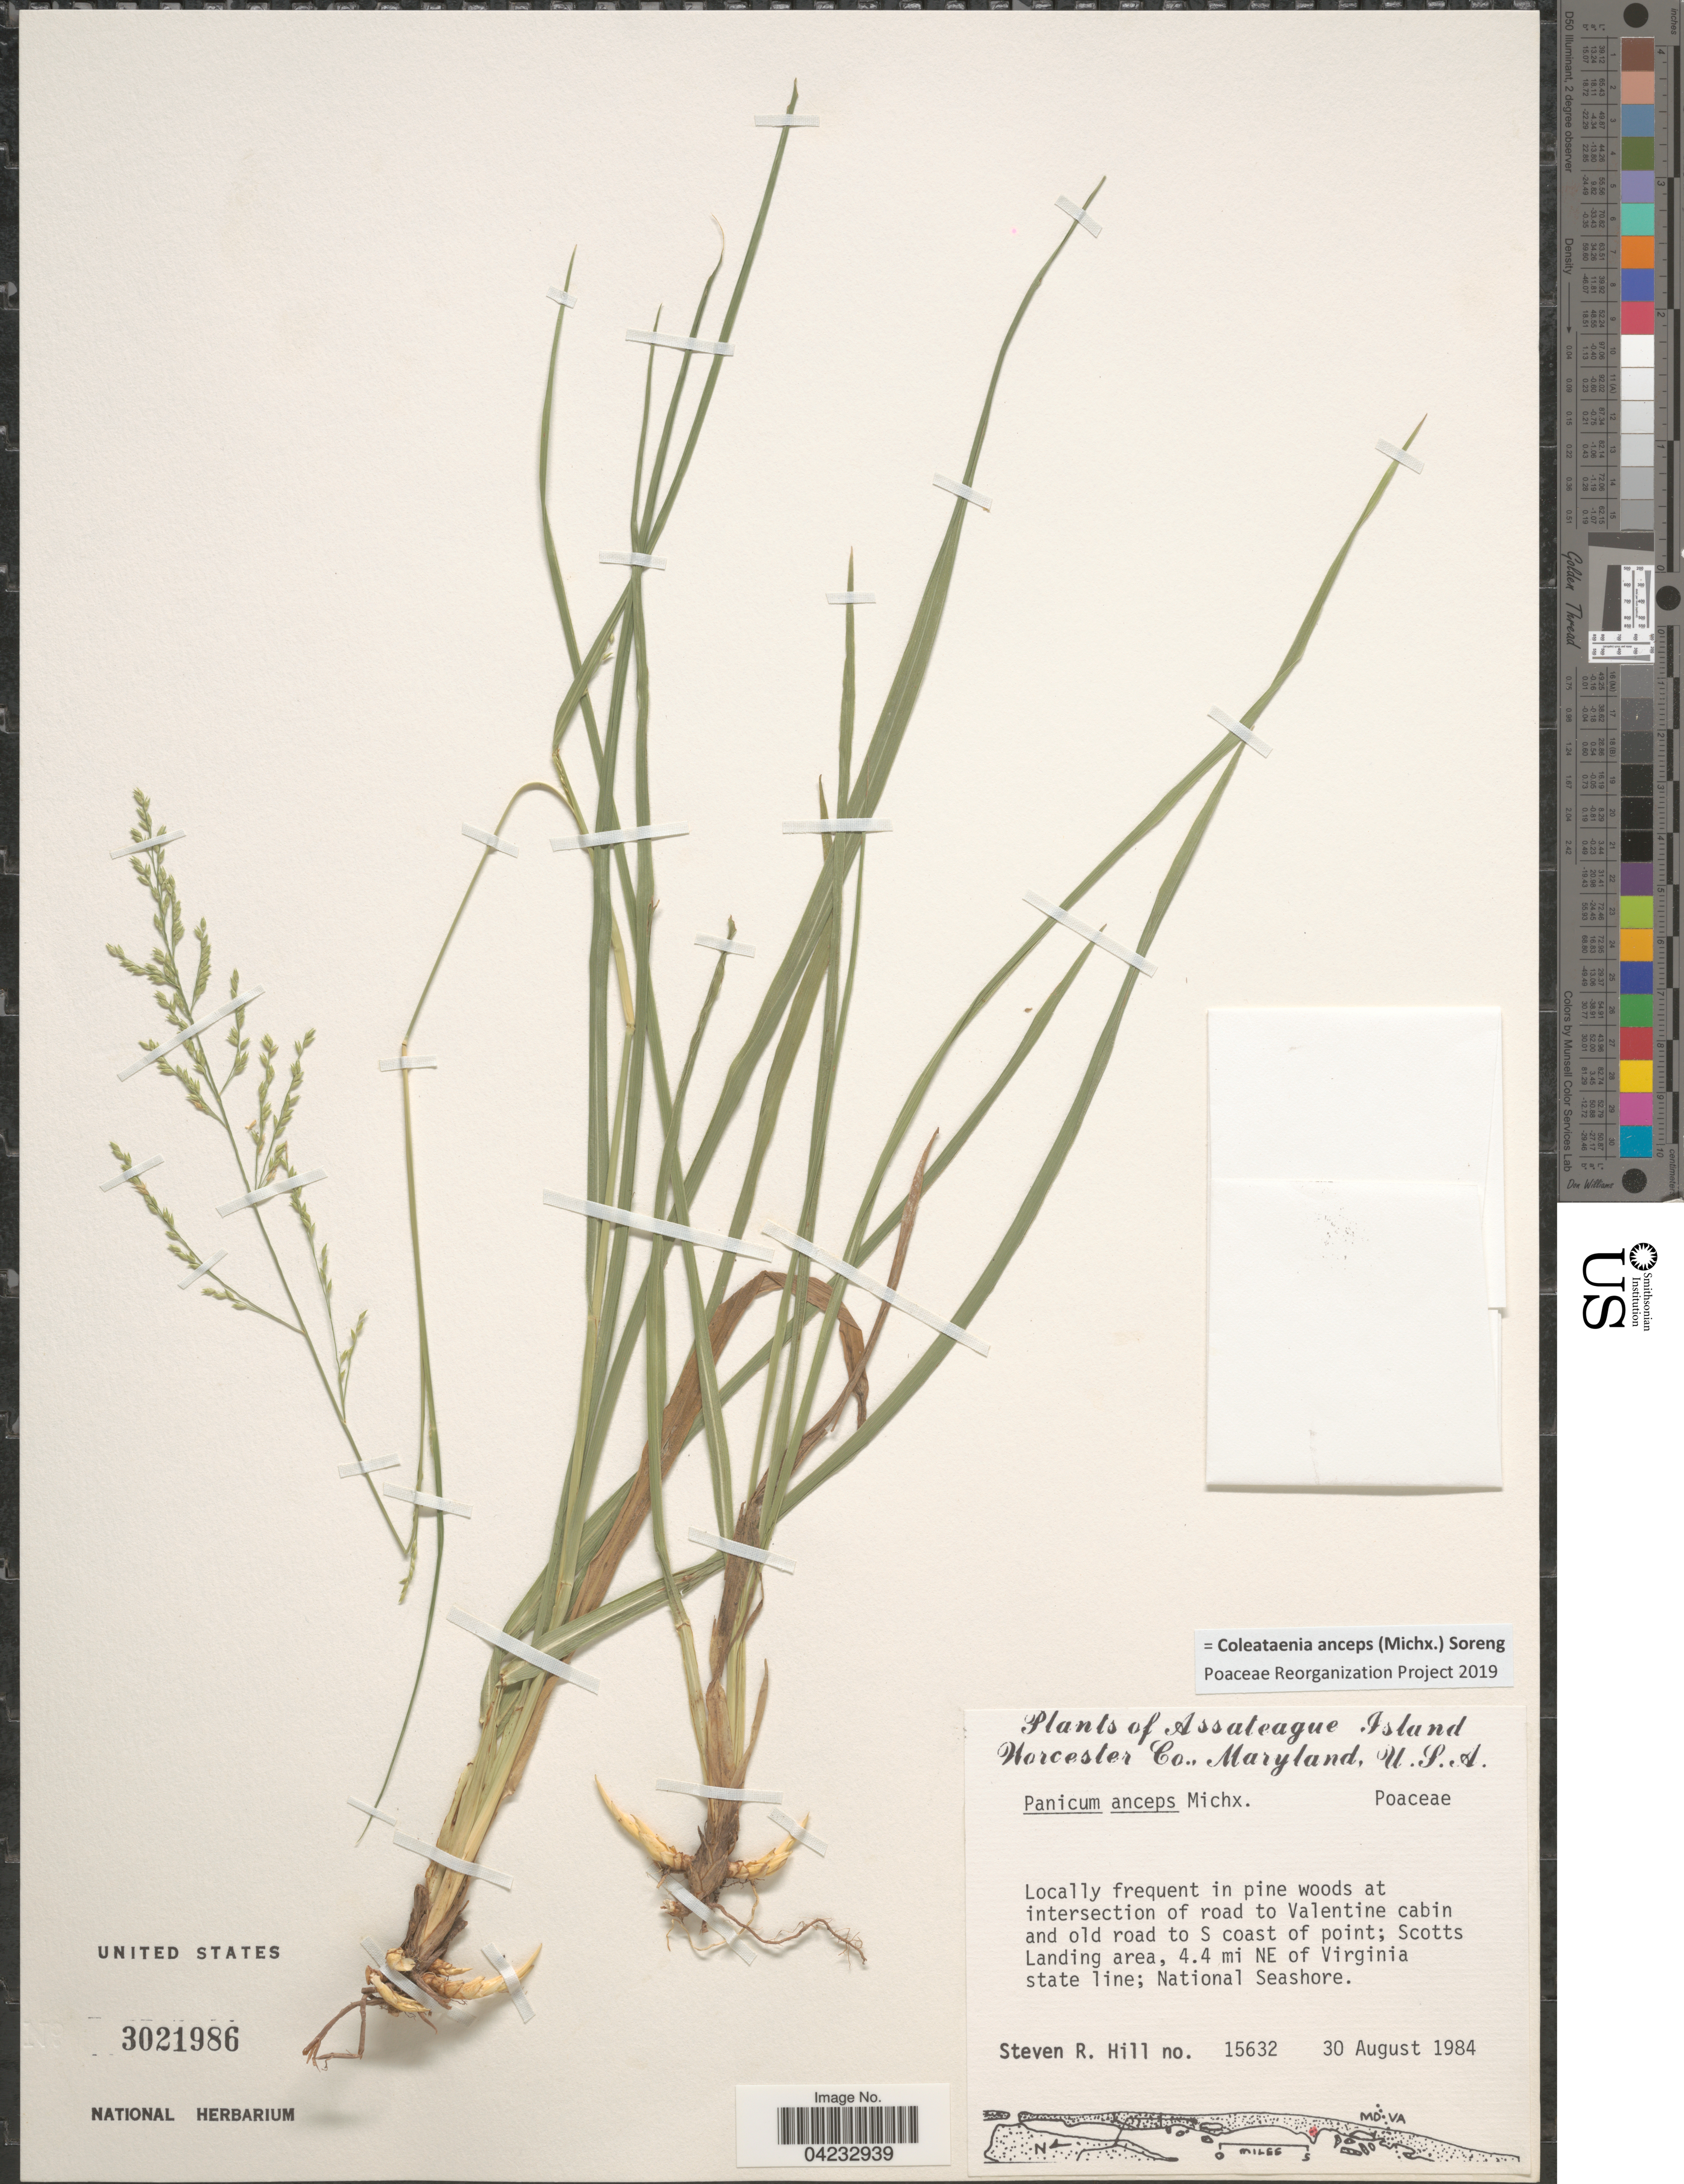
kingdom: Plantae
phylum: Tracheophyta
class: Liliopsida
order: Poales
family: Poaceae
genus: Coleataenia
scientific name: Coleataenia anceps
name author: (Michx.) Soreng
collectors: S. Hill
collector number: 15632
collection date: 1984-08-30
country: United States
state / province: Maryland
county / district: Worcester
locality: Assateague Island. Worcester Co. In pine woods at intersection of road to Valentine cabin and old road to S coast of point; Scotts Landing area, 4.4 mi NE of Virginia state line; National Seashore.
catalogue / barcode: US 3021986